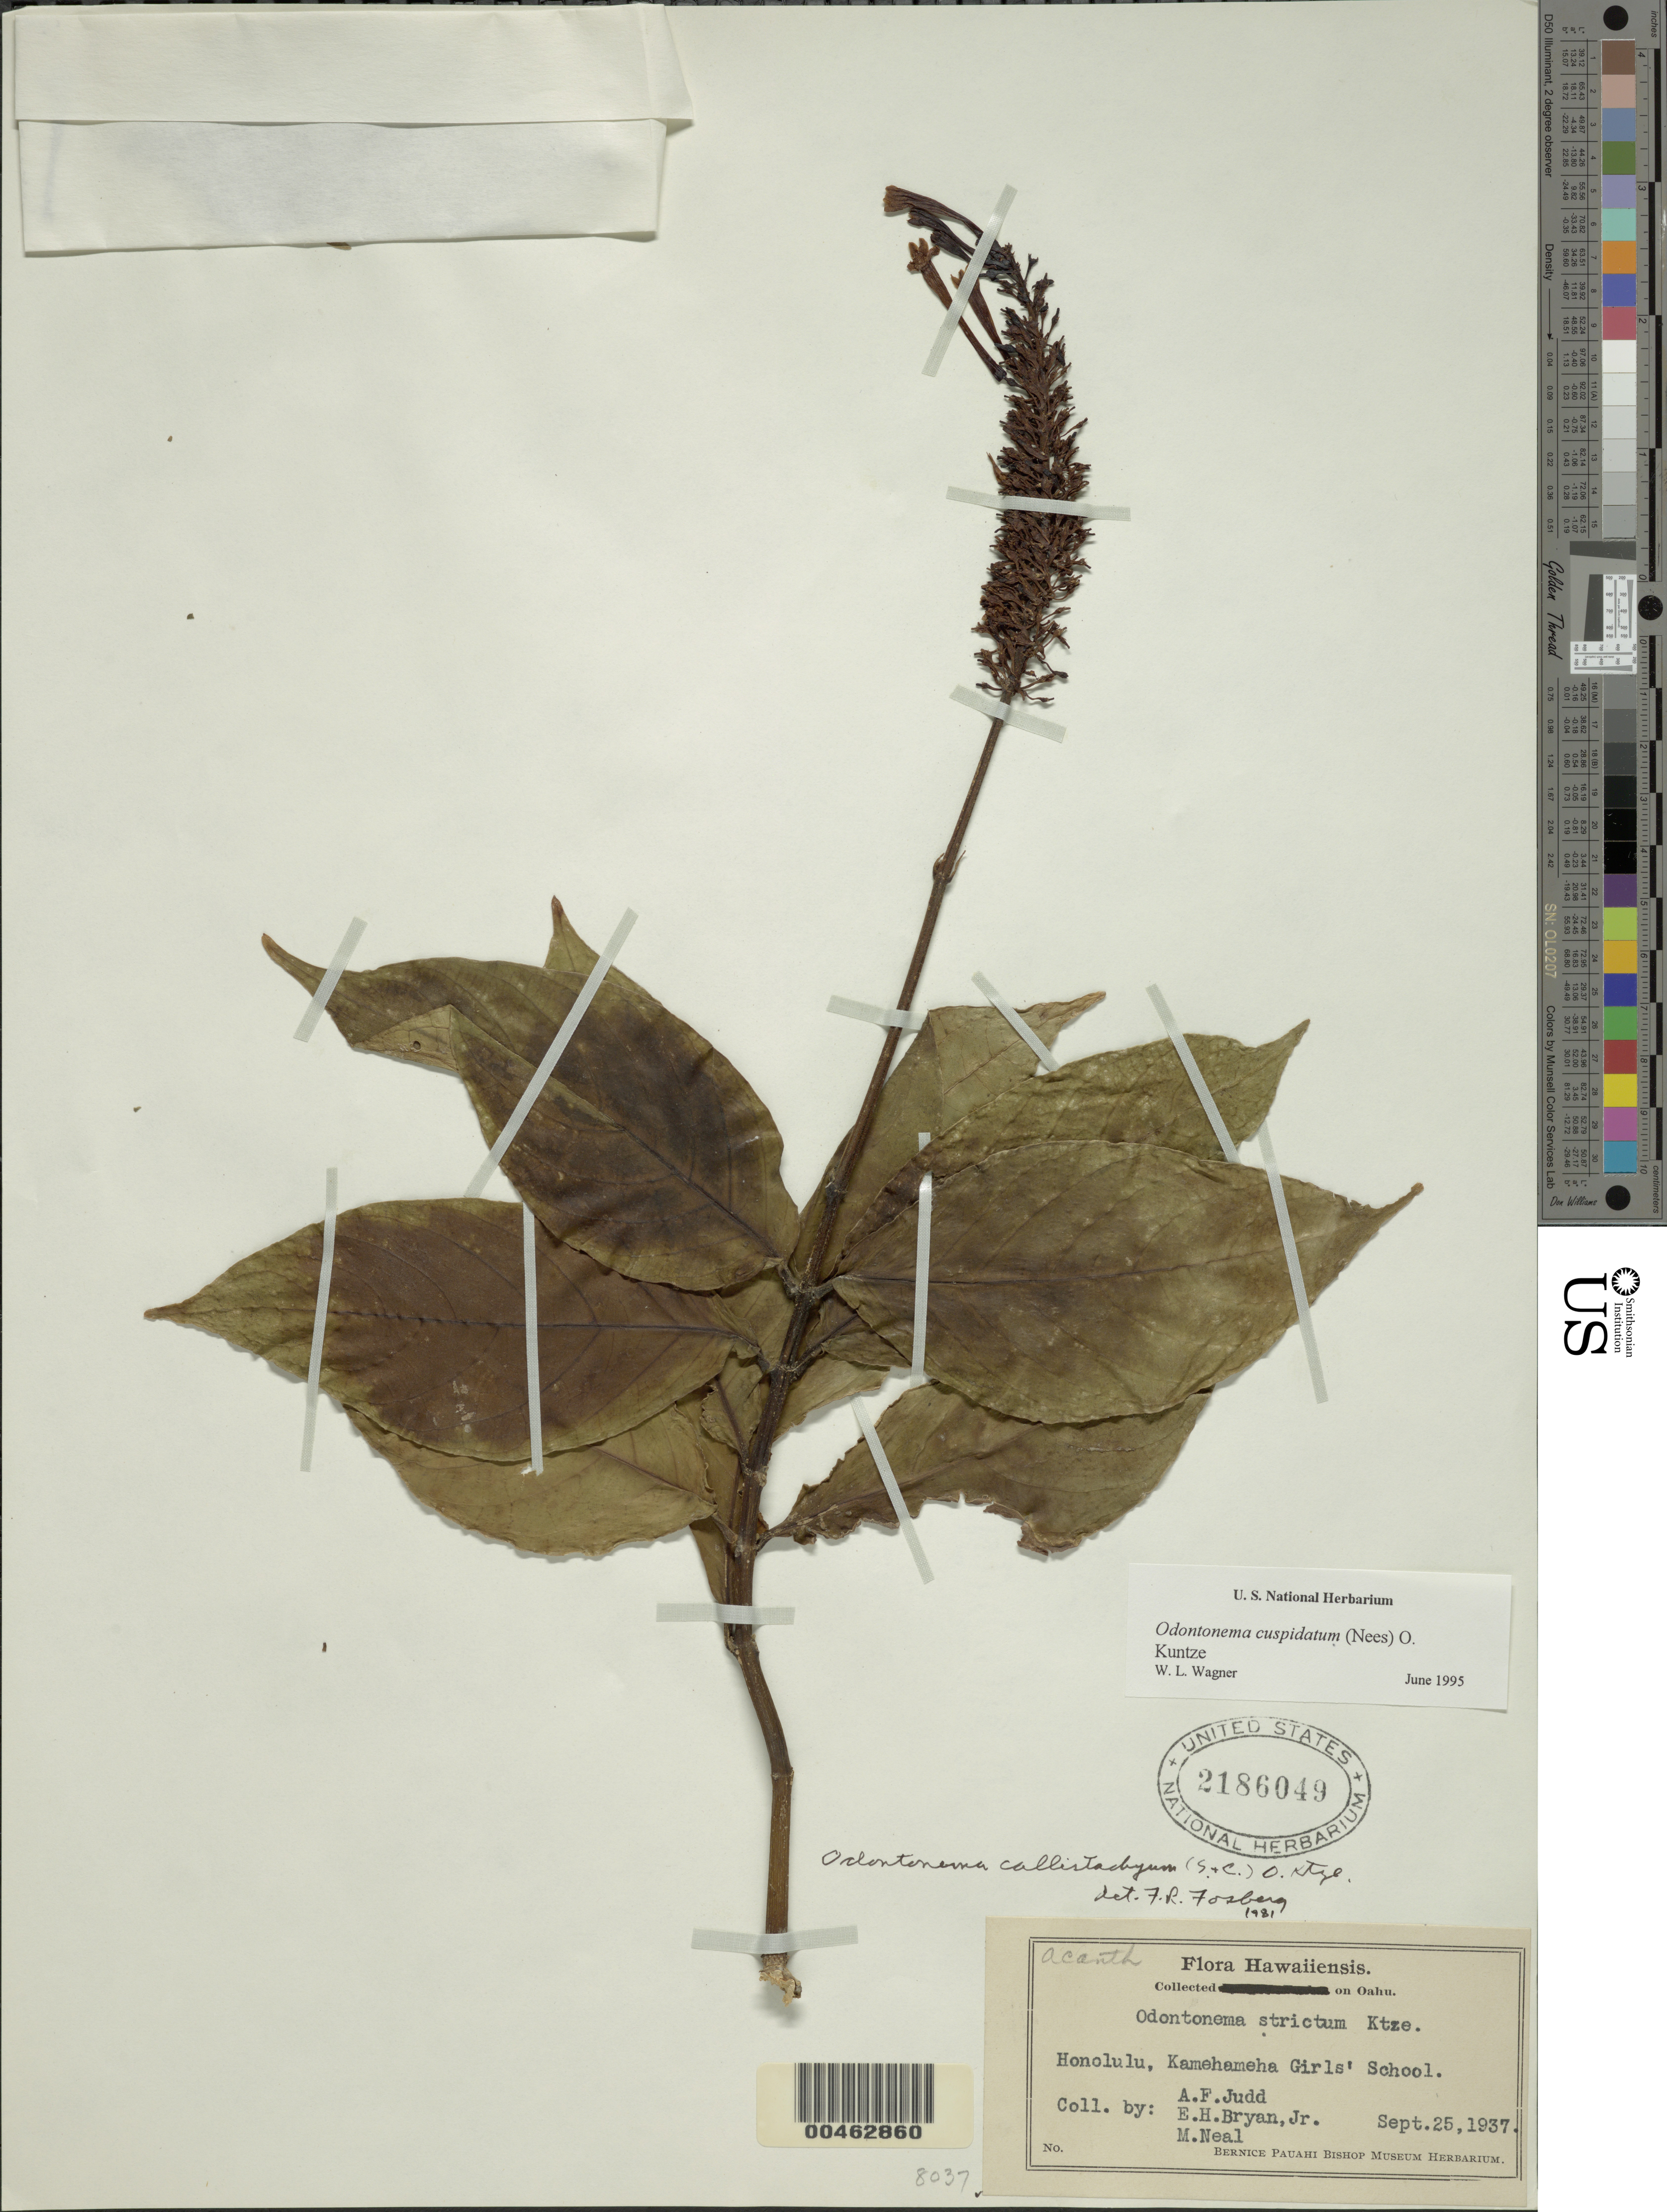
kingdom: Plantae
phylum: Tracheophyta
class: Magnoliopsida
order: Lamiales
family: Acanthaceae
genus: Odontonema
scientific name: Odontonema cuspidatum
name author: (Nees) Kuntze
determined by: Wagner, W. L., (BOT), Smithsonian Institution - National Museum of Natural History (UNITED STATES)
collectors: A. Judd, E. Bryan Jr. & M. Neal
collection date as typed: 25 Sep 1937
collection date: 1937-09-25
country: United States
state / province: Hawaii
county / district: Honolulu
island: Oahu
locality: Honolulu, Kamehameha Girls' School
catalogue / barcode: US 2186049